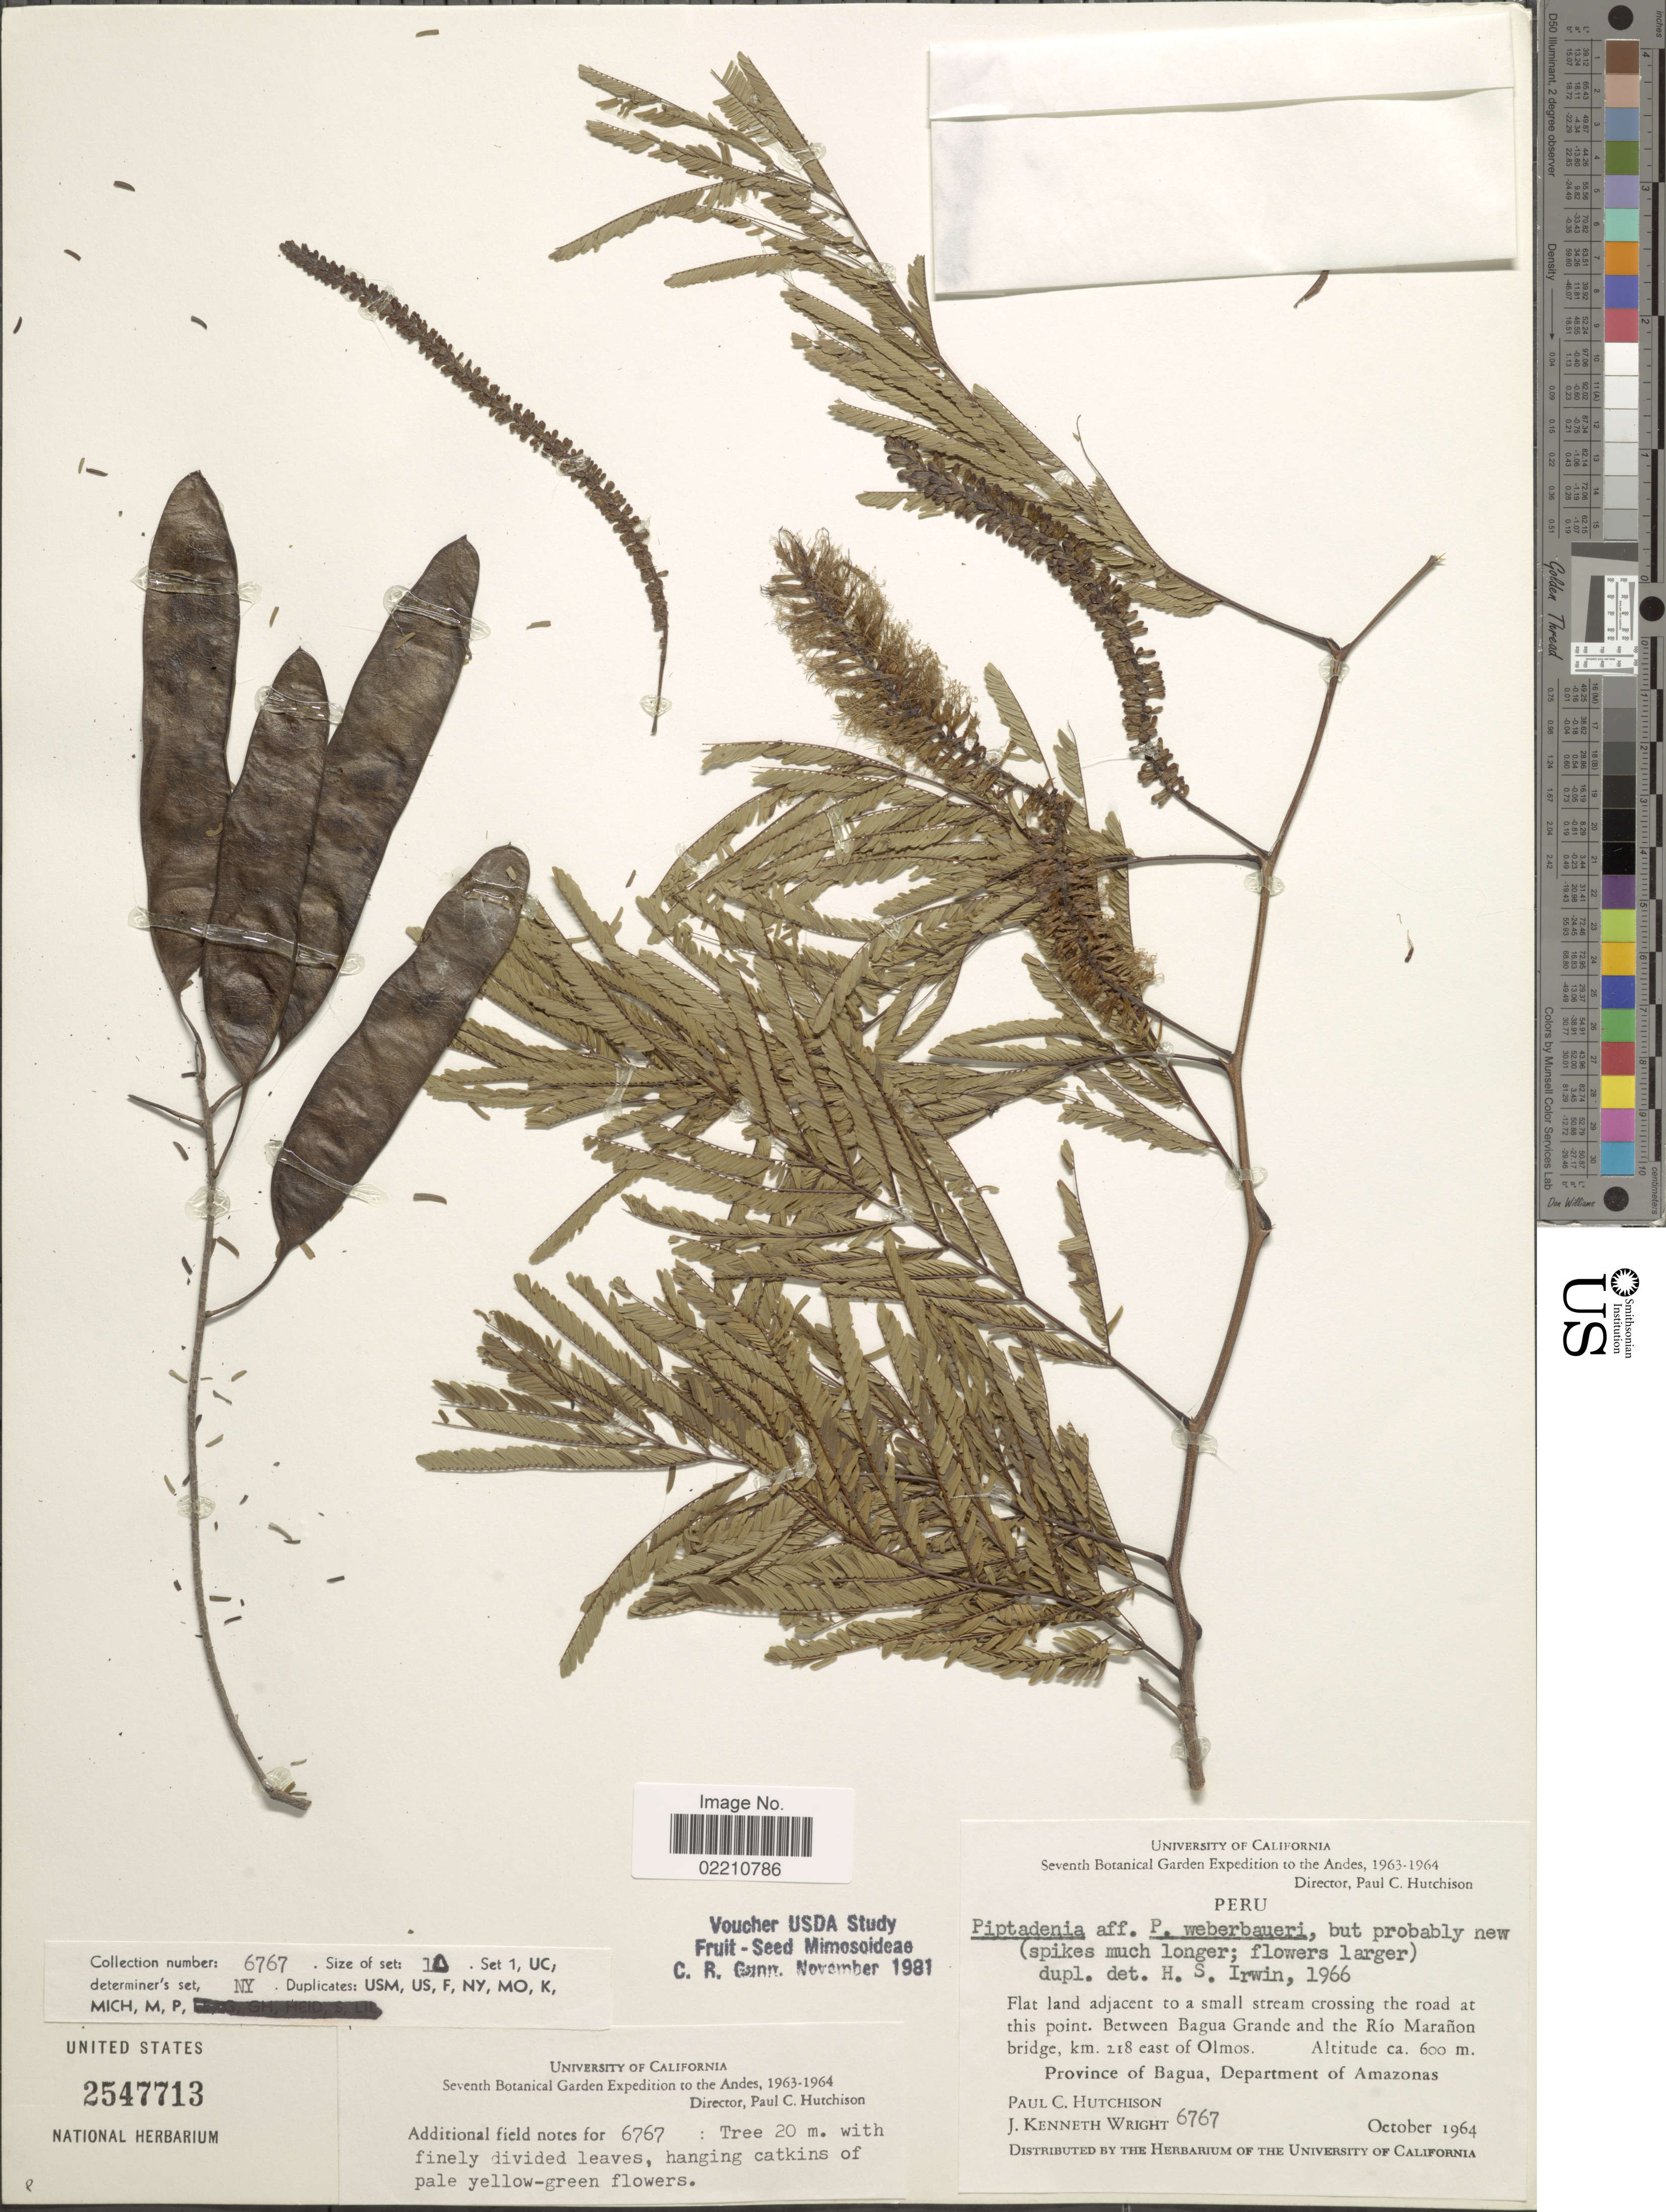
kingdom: Plantae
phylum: Tracheophyta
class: Magnoliopsida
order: Fabales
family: Fabaceae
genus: Lachesiodendron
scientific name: Lachesiodendron viridiflorum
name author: (Kunth) P.G. Ribeiro et al.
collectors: P. C. Hutchison & J. K. Wright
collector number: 6767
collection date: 1964-10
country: Peru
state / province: Amazonas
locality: Between Bagua Grande and the río Marañon bridge, km. 218 east of Olmos, Province of Bagua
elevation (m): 600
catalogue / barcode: US 2547713